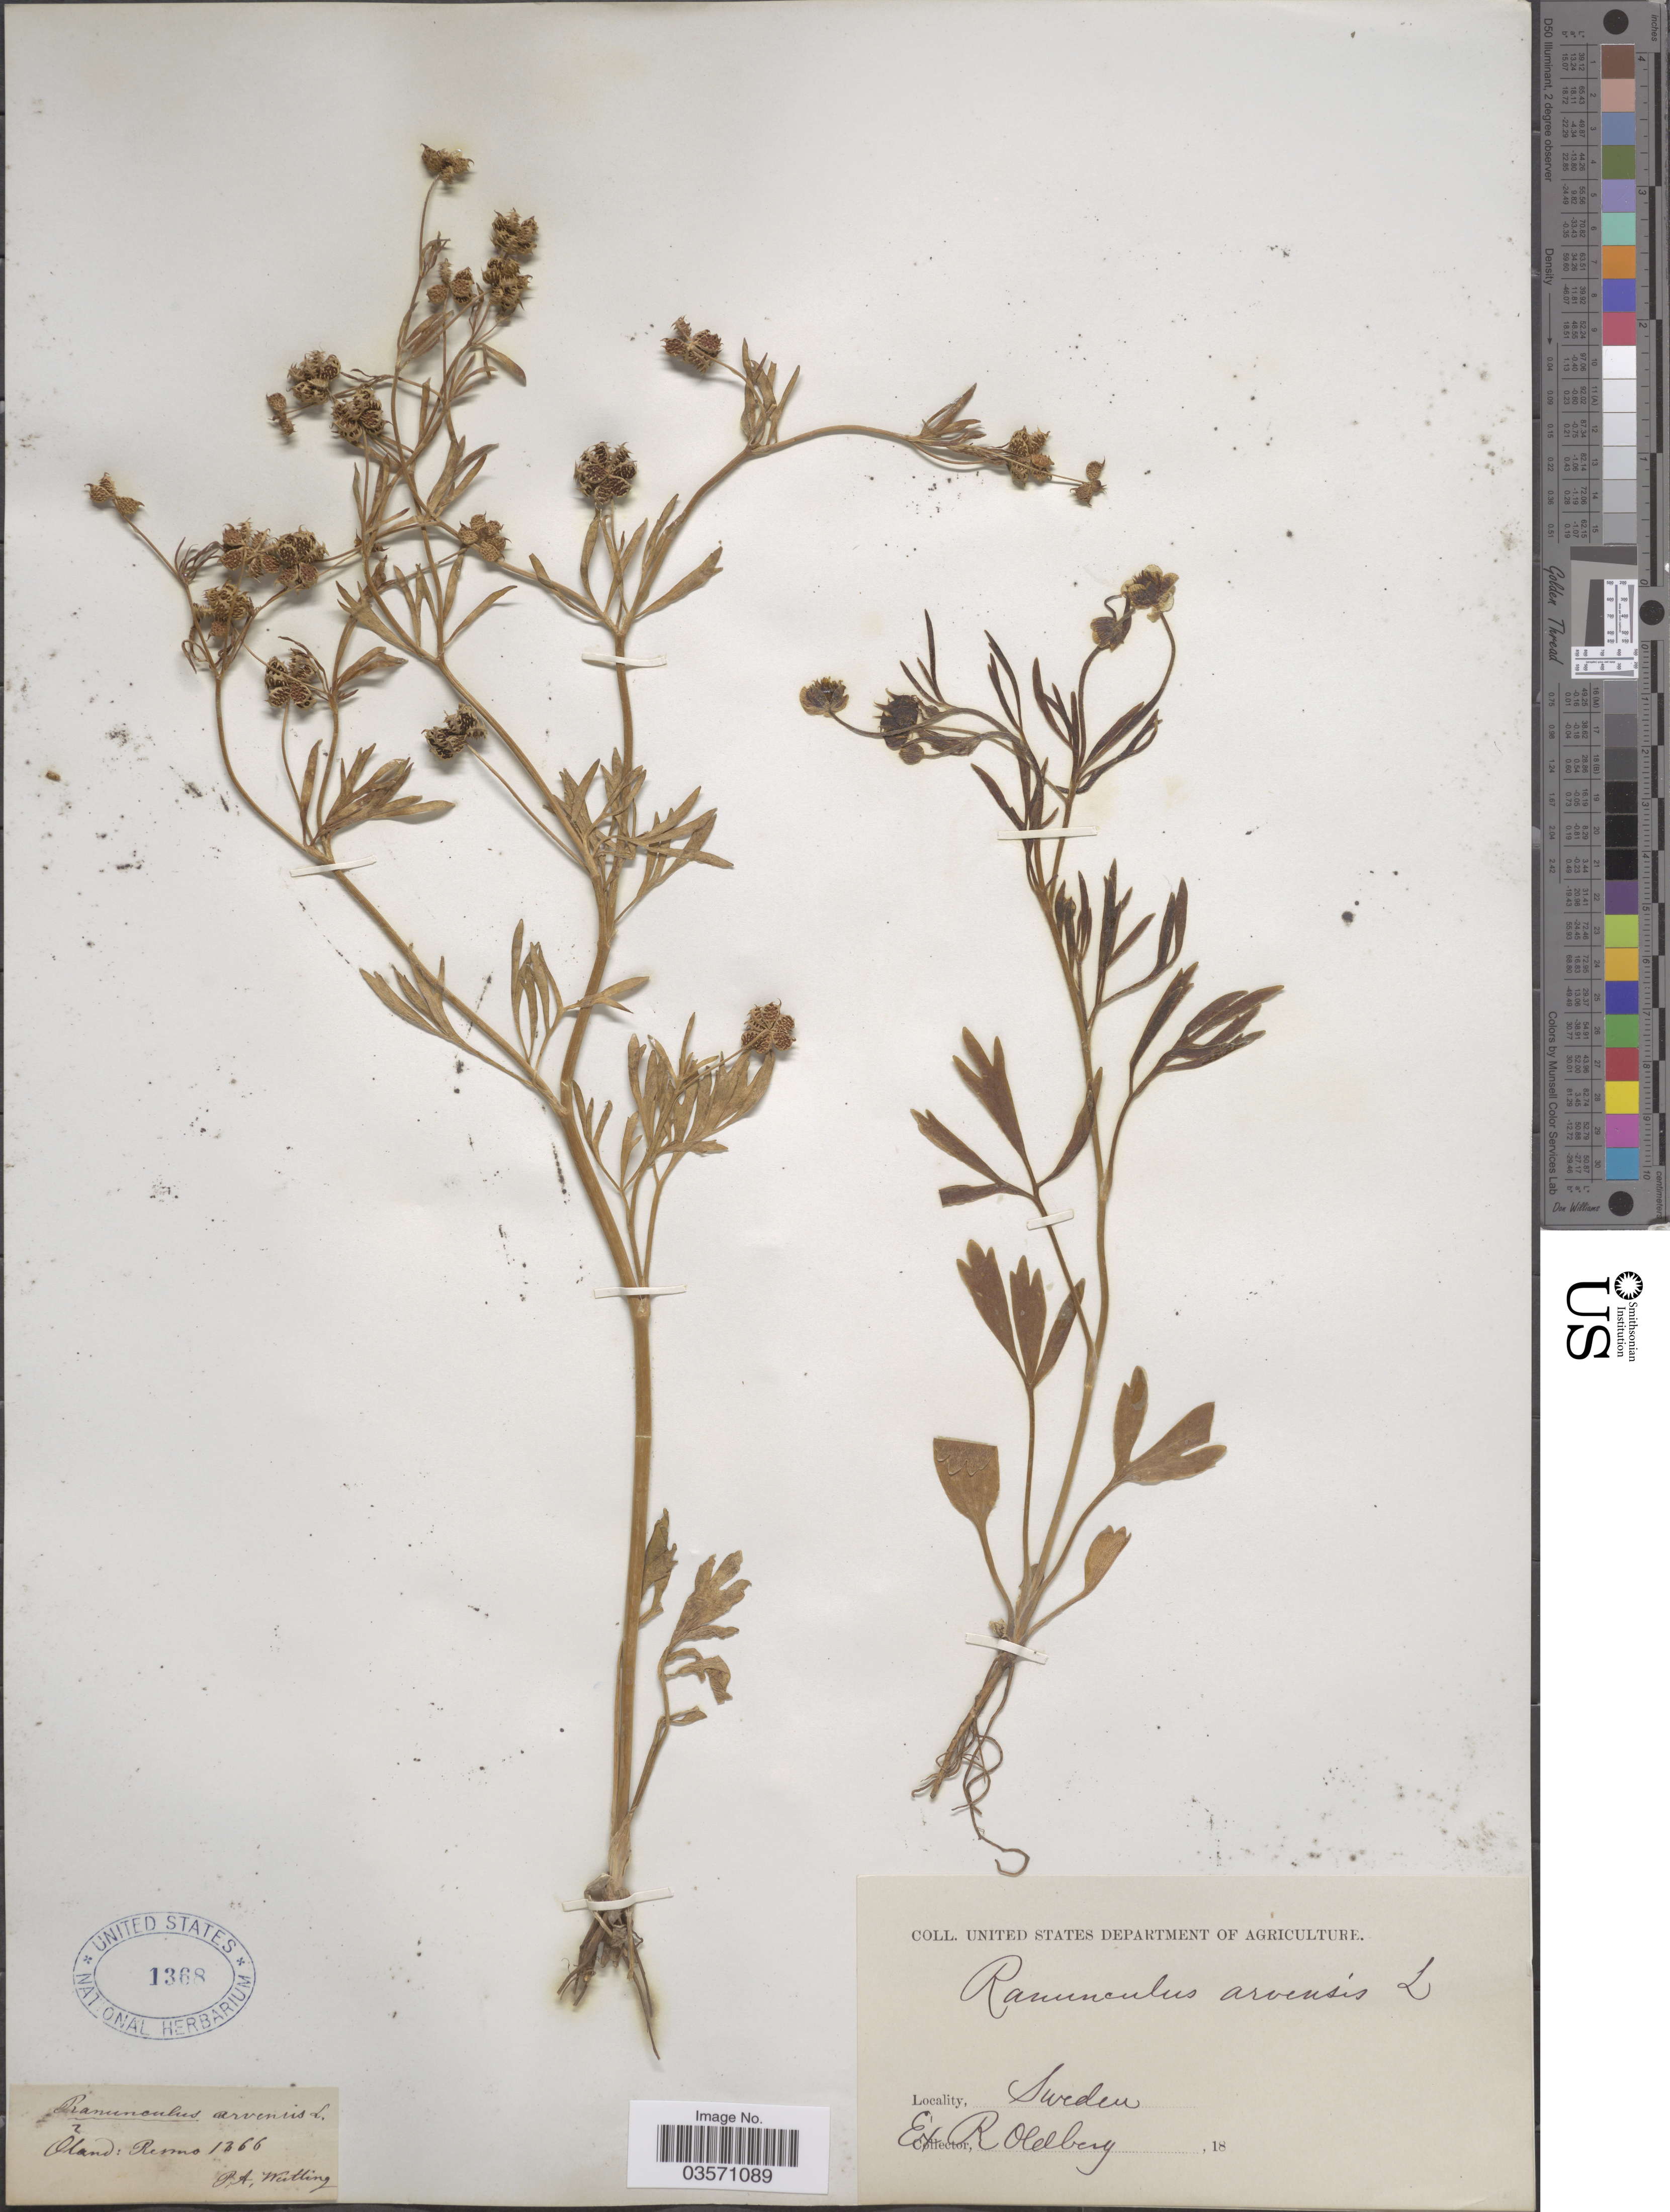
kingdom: Plantae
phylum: Tracheophyta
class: Magnoliopsida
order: Ranunculales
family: Ranunculaceae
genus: Ranunculus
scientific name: Ranunculus arvensis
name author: L.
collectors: P. Wertling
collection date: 1866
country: Sweden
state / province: Kalmar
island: Oland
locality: Öland: Resmo.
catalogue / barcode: US 1368